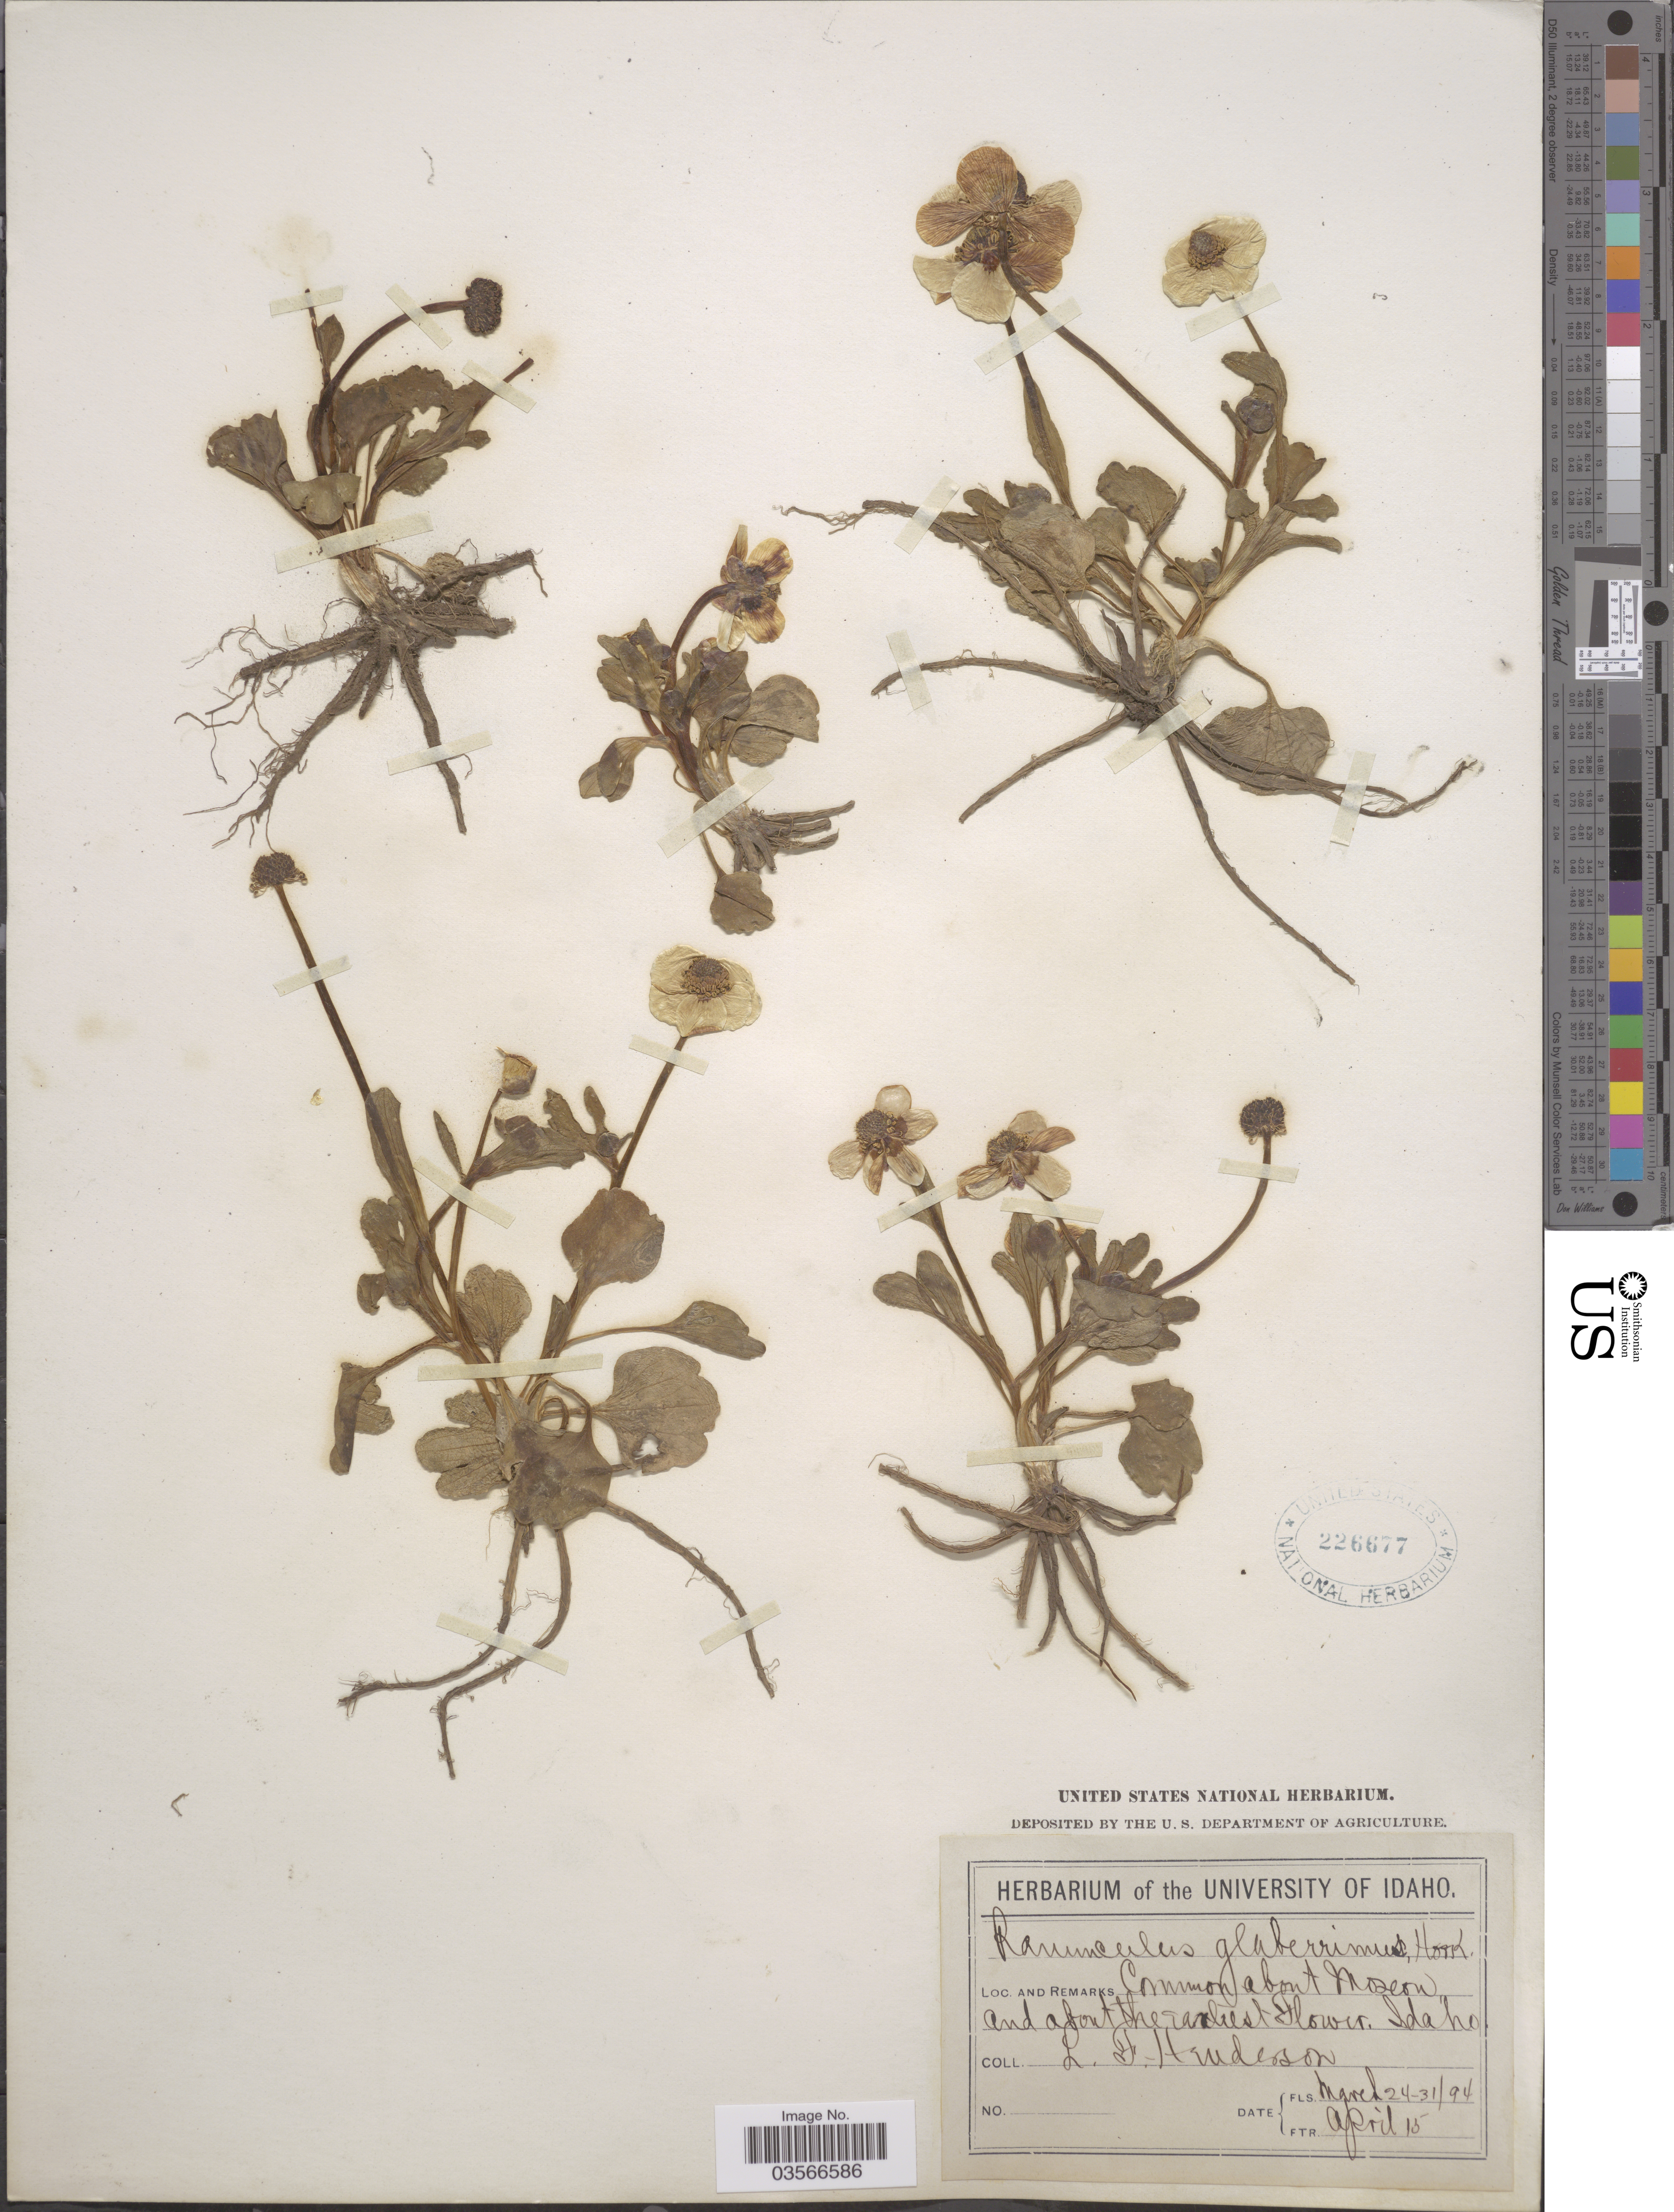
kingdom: Plantae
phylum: Tracheophyta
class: Magnoliopsida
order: Ranunculales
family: Ranunculaceae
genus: Ranunculus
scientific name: Ranunculus glaberrimus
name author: Hook.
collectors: L. Henderson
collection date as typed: Transcribed d/m/y: 24/3/94 to 15/4/94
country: United States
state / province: Idaho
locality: Common about Moscow and about the Earliest [unsure placement] Flower [unsure placement].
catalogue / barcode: US 226677